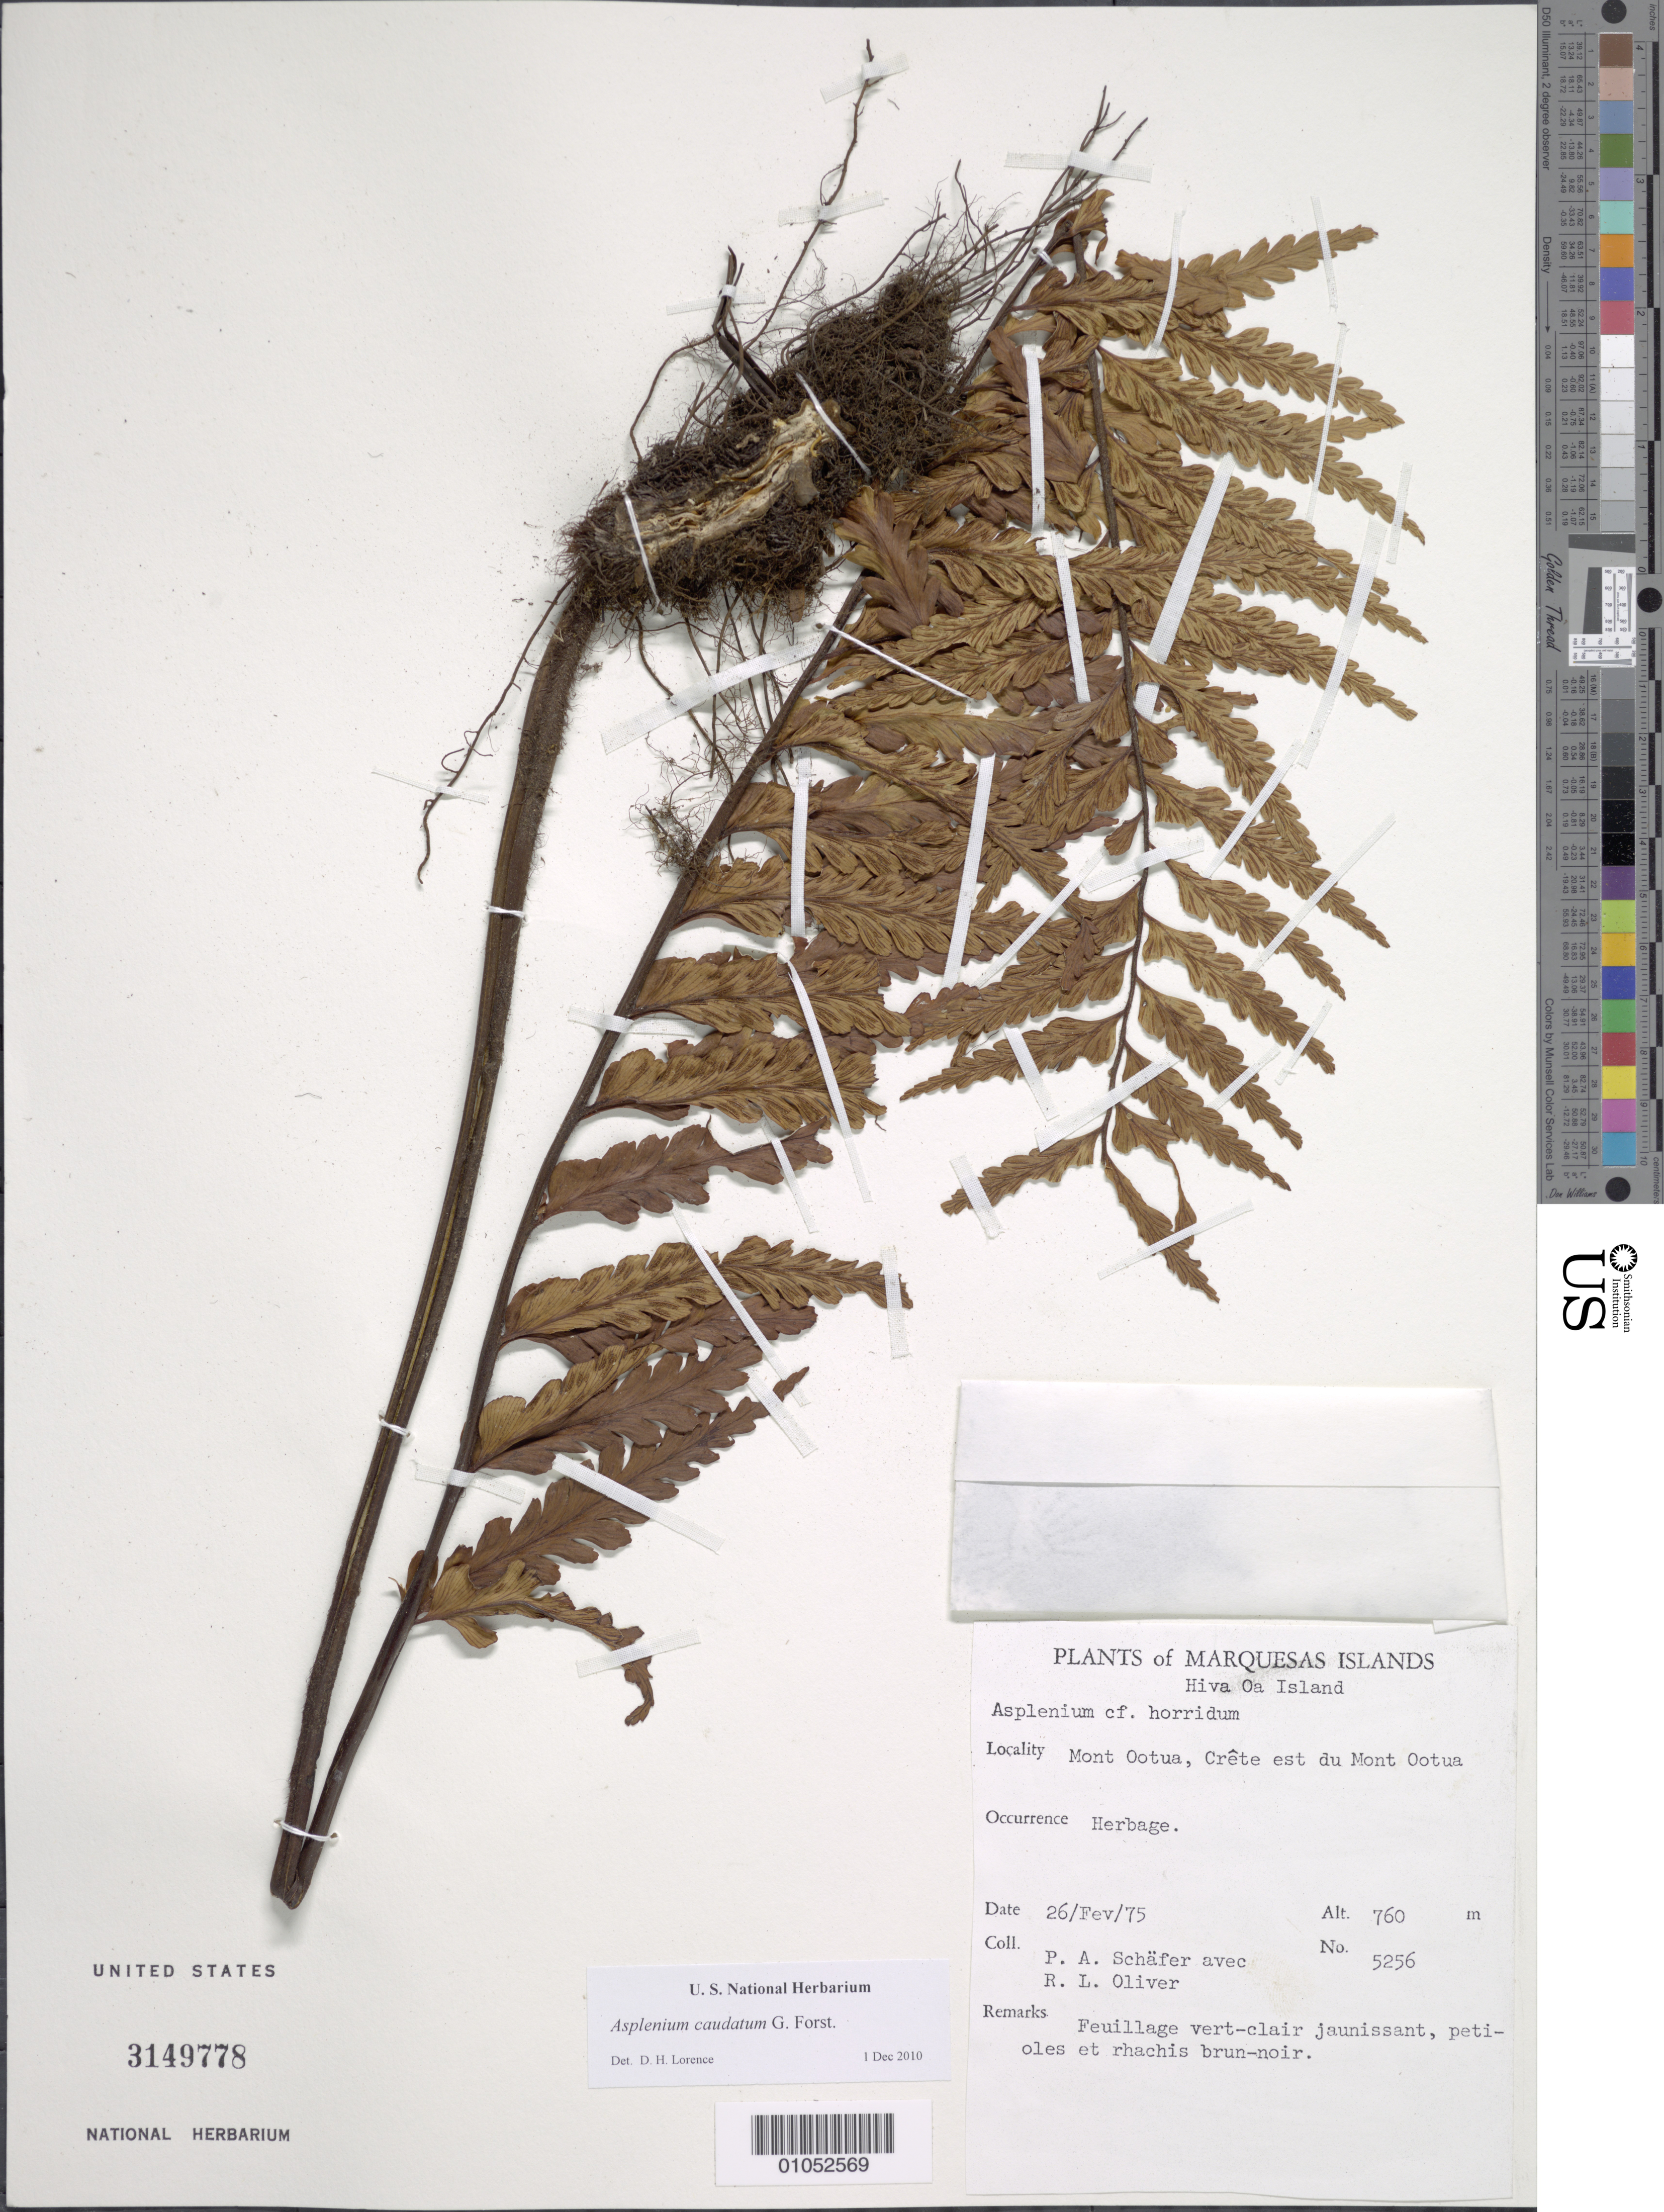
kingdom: Plantae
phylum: Tracheophyta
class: Polypodiopsida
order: Polypodiales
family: Aspleniaceae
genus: Asplenium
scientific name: Asplenium horridum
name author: Kaulf.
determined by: Wagner, W. L., (BOT), Smithsonian Institution - National Museum of Natural History (UNITED STATES)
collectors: P. A. Schäfer & R. L. Oliver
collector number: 5256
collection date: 1975-02-26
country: French Polynesia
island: Hiva Oa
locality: Mont Ootua, Crete est du Mont Ootua.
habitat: Herbage.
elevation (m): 760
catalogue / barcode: US 3149778